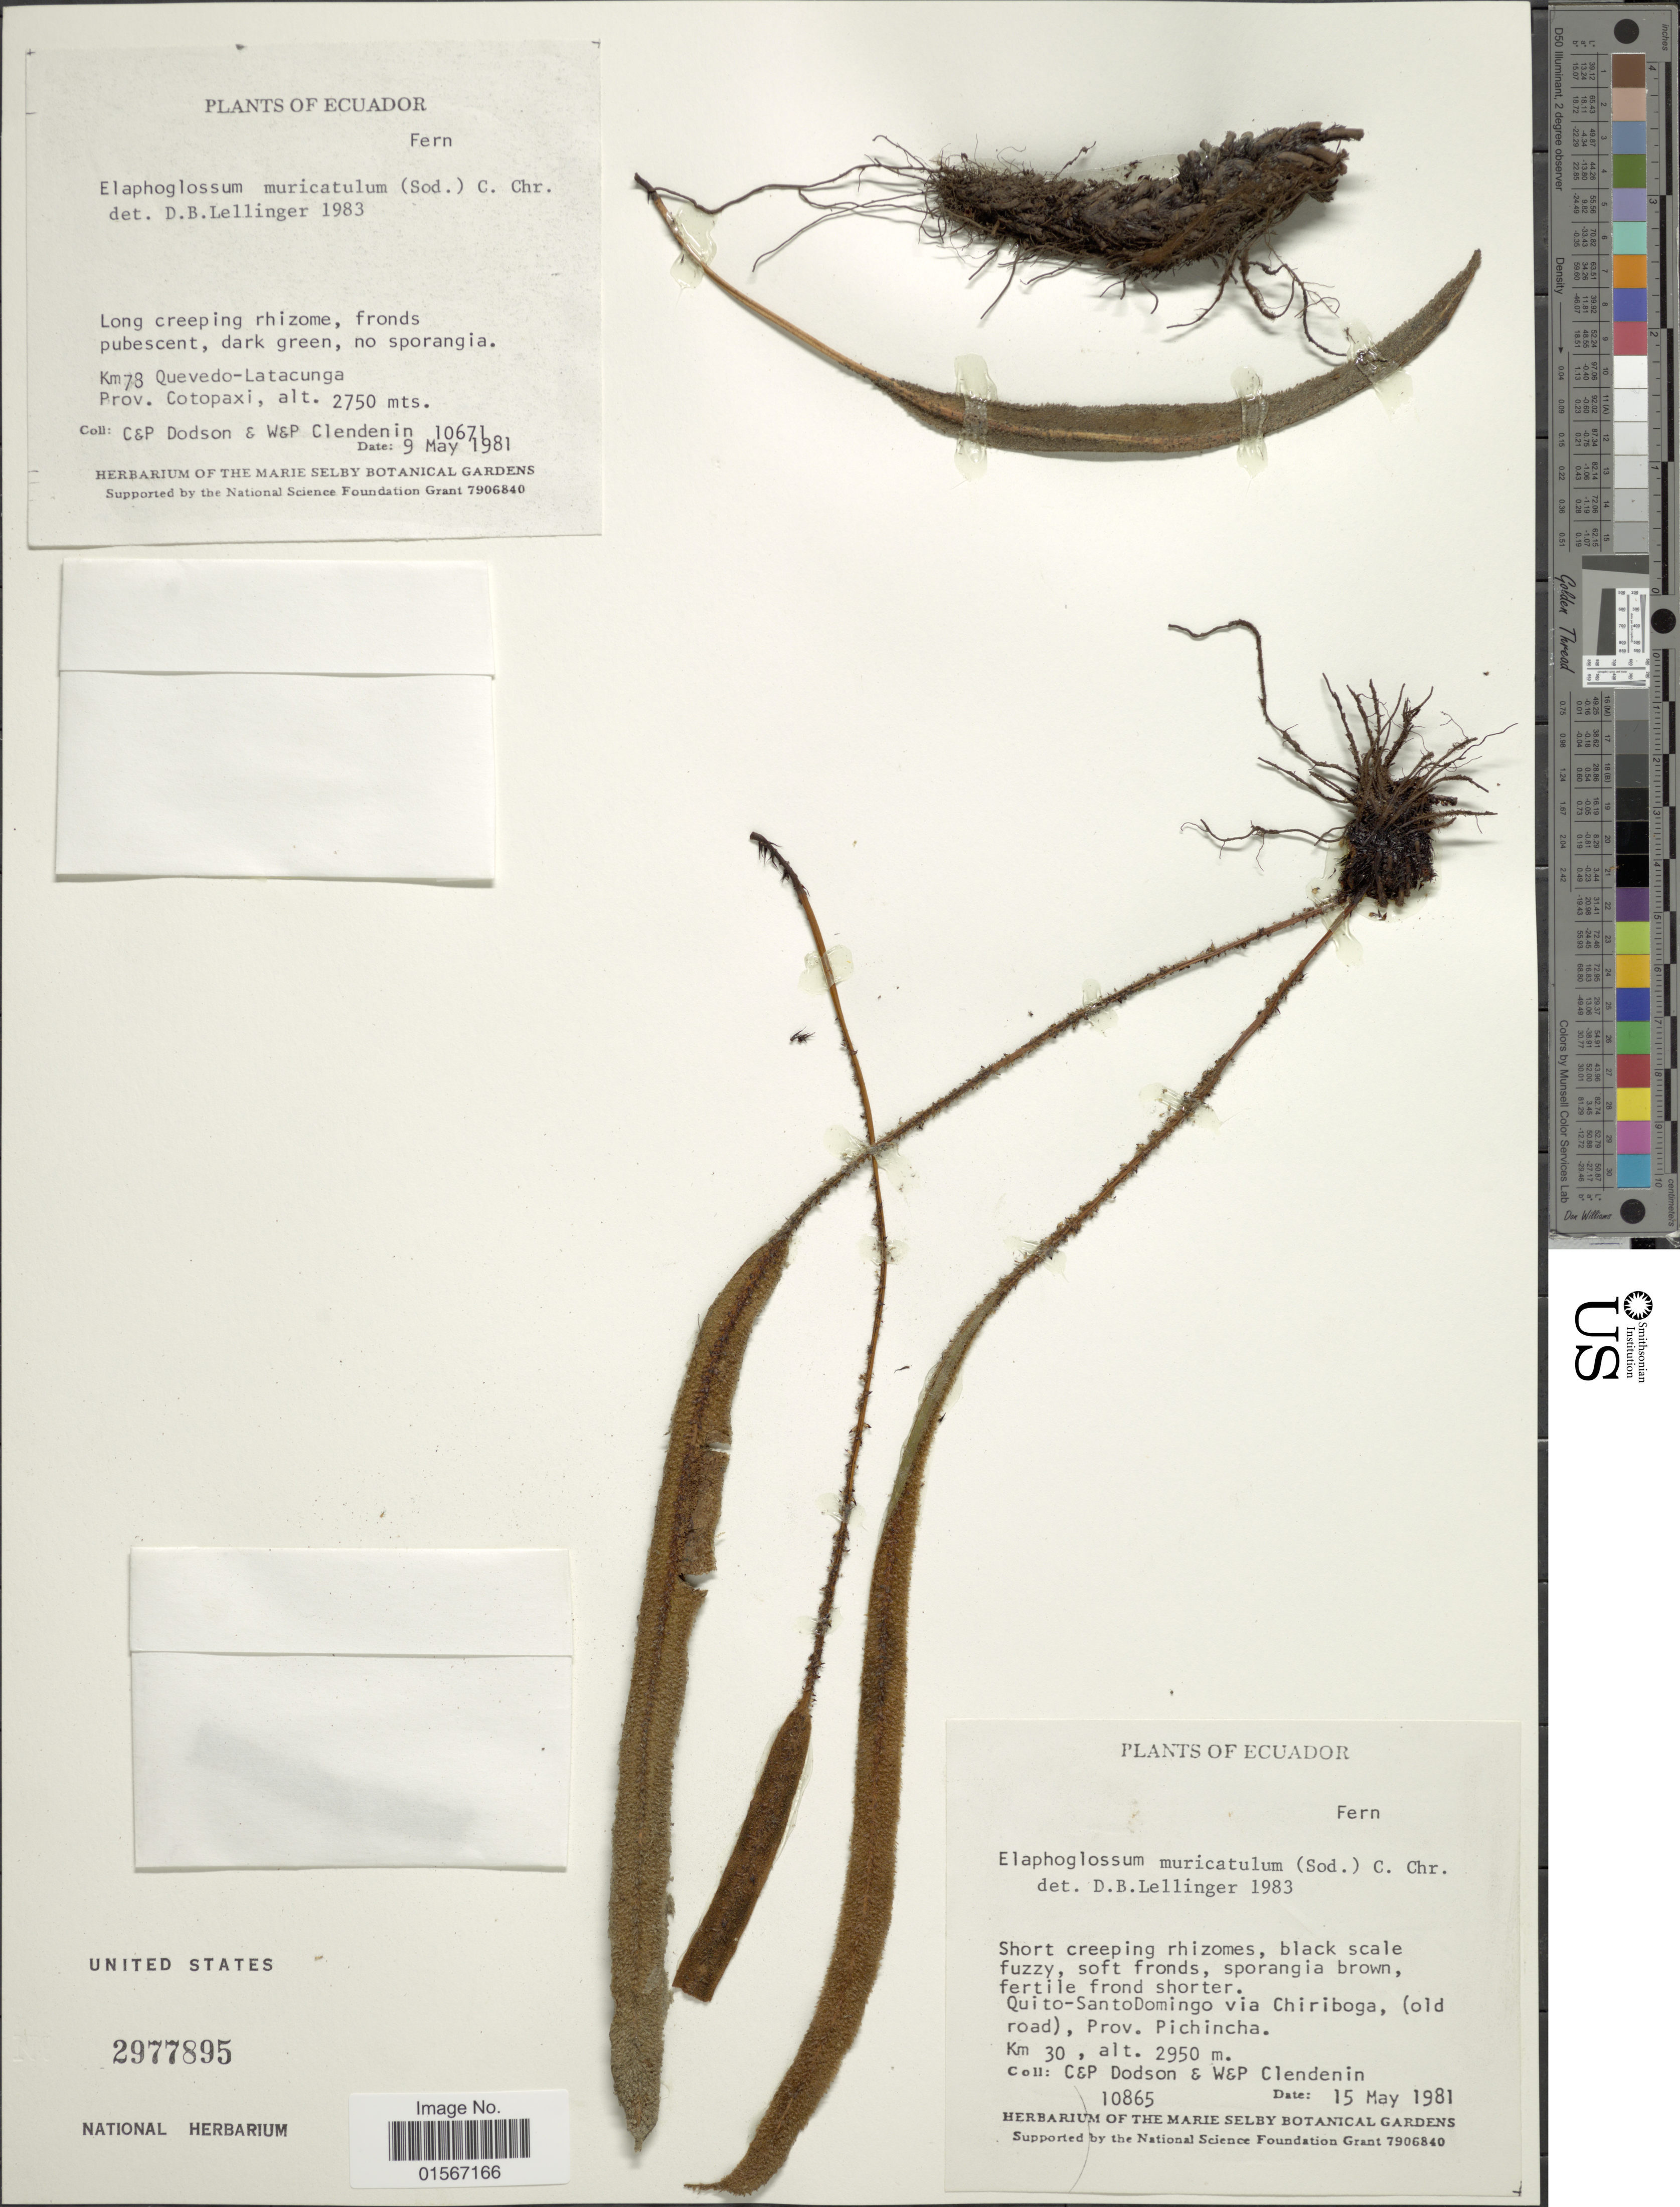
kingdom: Plantae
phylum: Tracheophyta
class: Polypodiopsida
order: Polypodiales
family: Dryopteridaceae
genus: Elaphoglossum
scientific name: Elaphoglossum muricatulum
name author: (Sodiro) C. Chr.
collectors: C. Dodson, P. M. Dodson, W. Clendenin & P. Clendenin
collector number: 10671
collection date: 1981-05-09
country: Ecuador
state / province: Cotopaxi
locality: Ecuador, Km 78 Quevedo-Latacunga, Prov, Cotopaxi.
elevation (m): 2750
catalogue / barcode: US 2977895